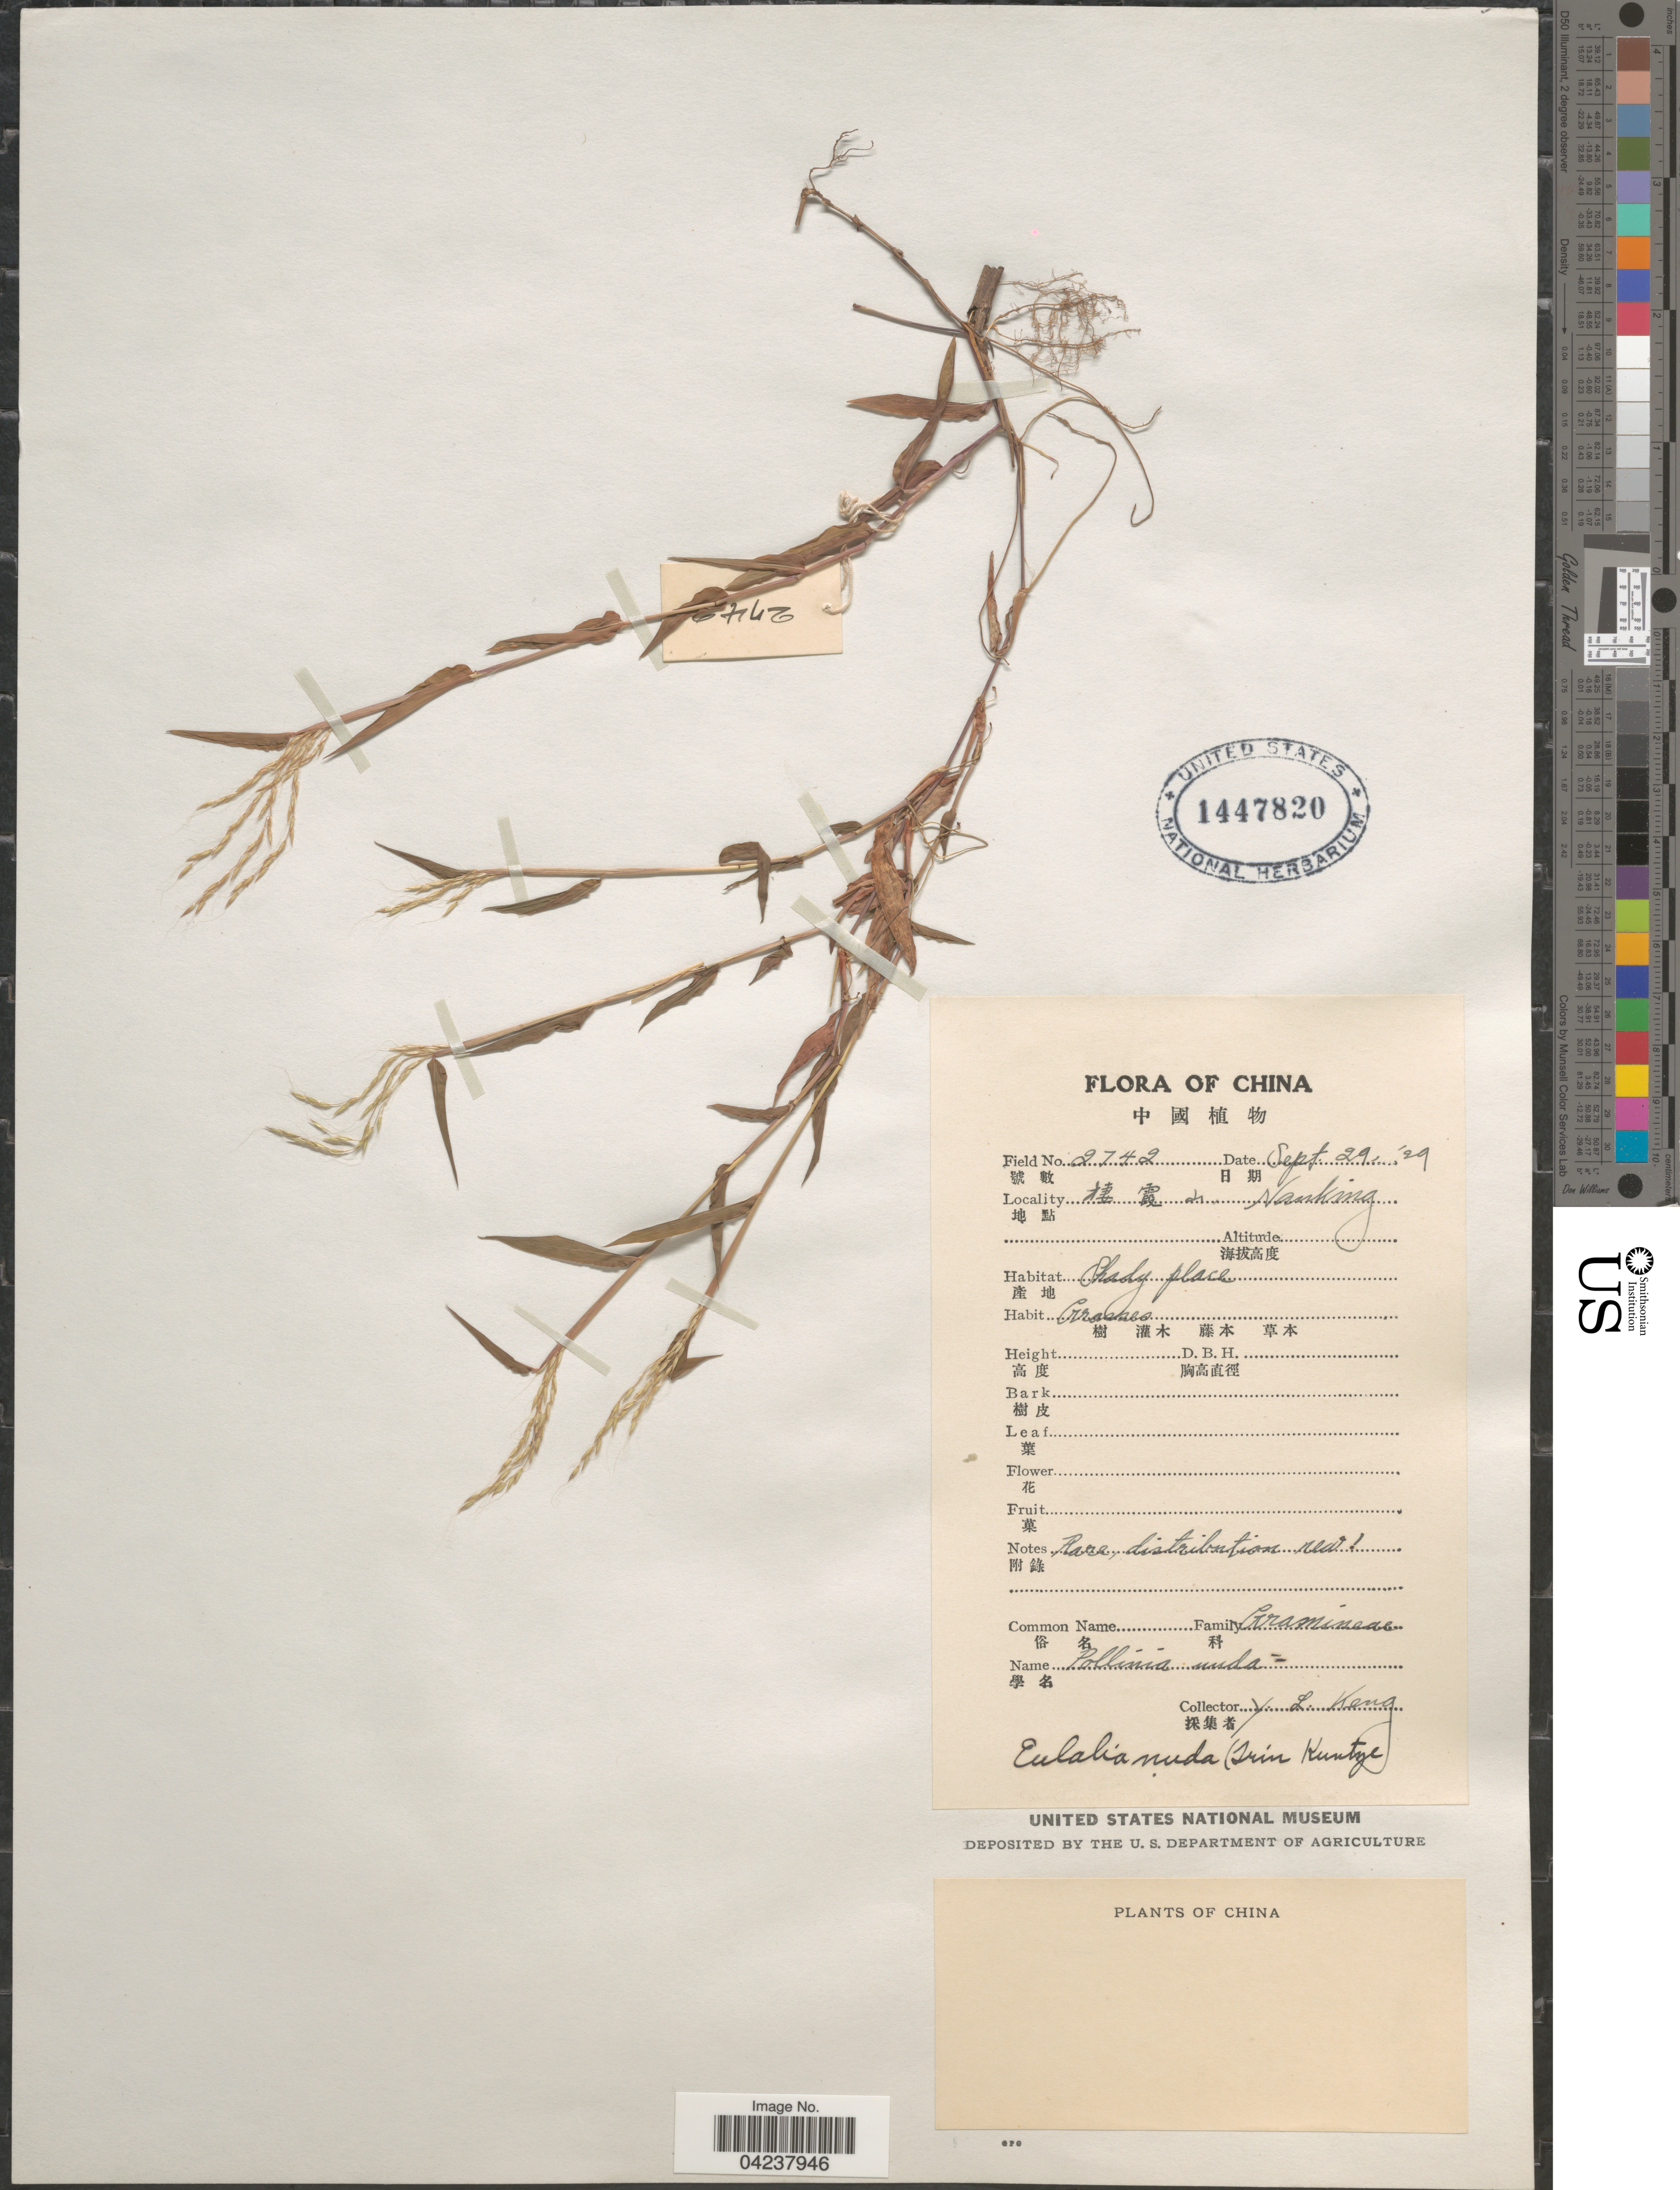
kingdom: Plantae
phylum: Tracheophyta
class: Liliopsida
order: Poales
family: Poaceae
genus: Microstegium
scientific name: Microstegium nudum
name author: (Trin.) A. Camus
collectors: Y. L. Keng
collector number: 2742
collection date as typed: Transcribed d/m/y: 29/9/29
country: China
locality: X Nanking.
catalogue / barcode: US 1447820